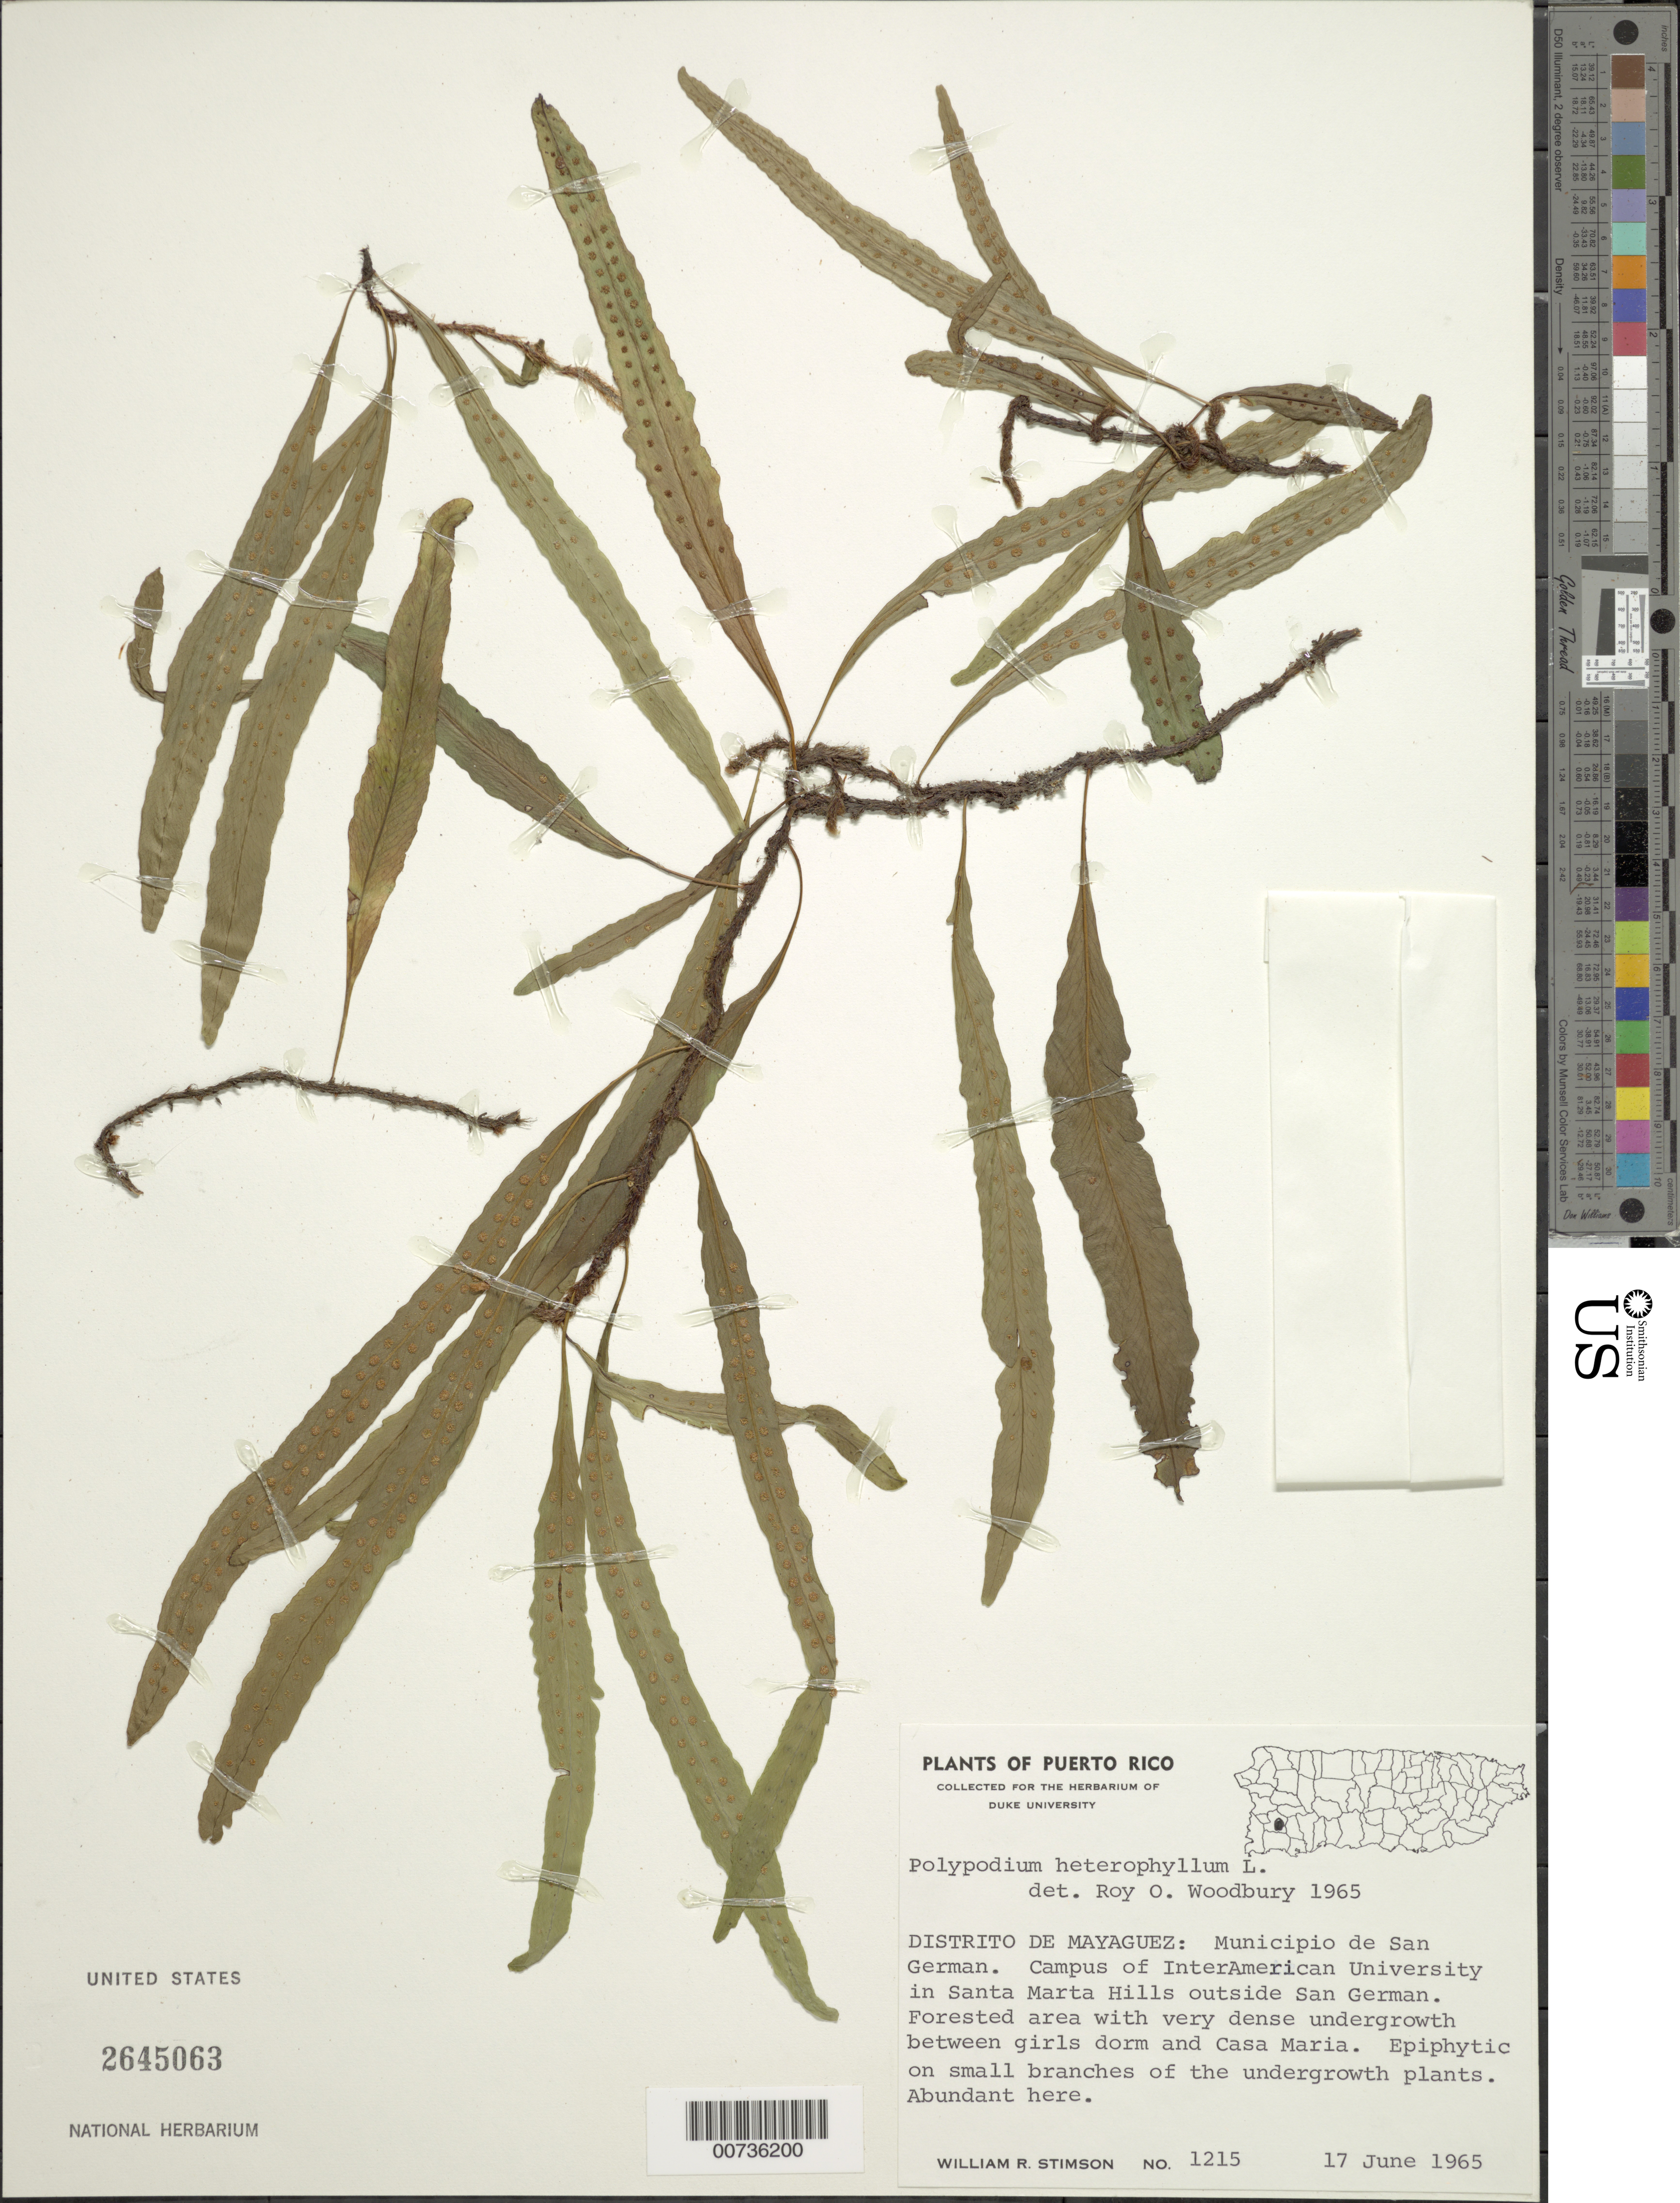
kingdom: Plantae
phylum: Tracheophyta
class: Polypodiopsida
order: Polypodiales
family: Polypodiaceae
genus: Microgramma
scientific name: Microgramma heterophylla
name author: (L.) Wherry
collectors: W. R. Stimson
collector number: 1215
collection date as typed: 17 Jun 1965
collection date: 1965-06-17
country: Puerto Rico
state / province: San Germán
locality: Mun. San German. Campus of Interamerican University in Santa Marta Hills outside San German. Forested area with very dense undergrowth between Girls Dorm and Casa Maria.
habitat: Epiphytic on small branches of the undergrowth plants. Abundant here.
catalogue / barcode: US 2645063